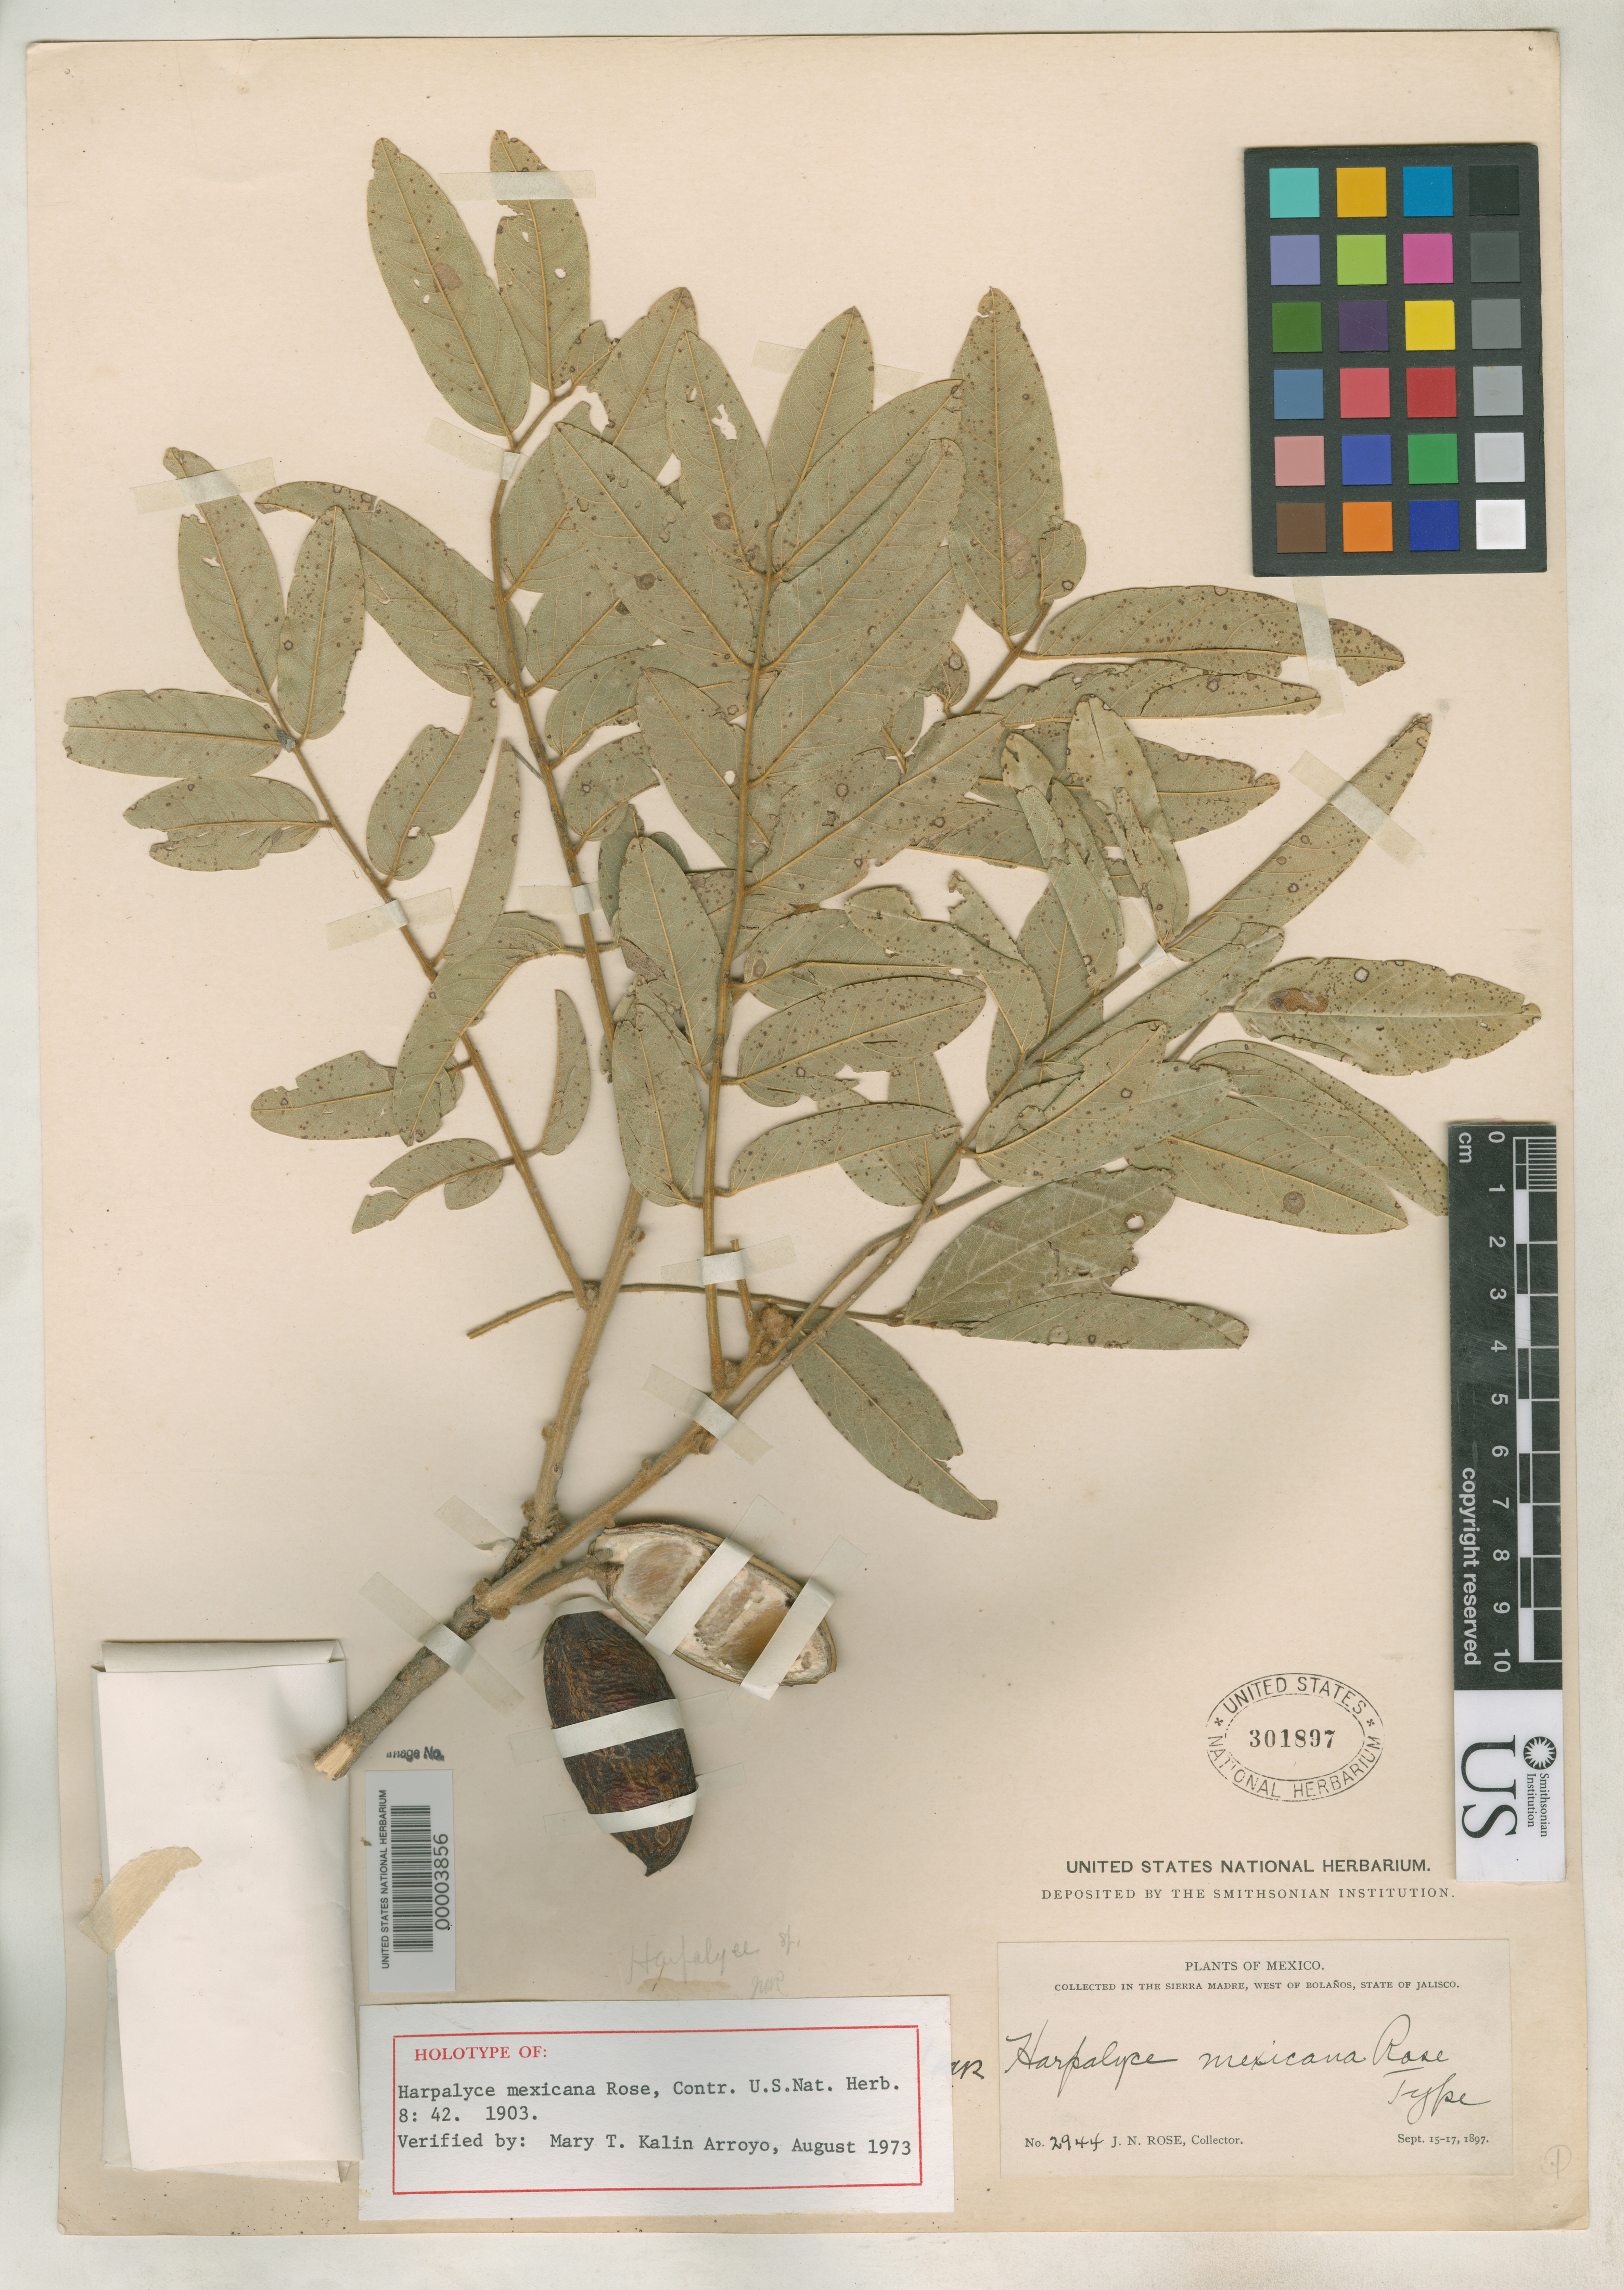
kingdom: Plantae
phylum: Tracheophyta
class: Magnoliopsida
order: Fabales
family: Fabaceae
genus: Harpalyce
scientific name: Harpalyce mexicana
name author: Rose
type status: Holotype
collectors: J. N. Rose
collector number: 2944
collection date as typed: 15 Sep 1897 to 17 Sep 1897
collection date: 1897-09-15/1897-09-17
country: Mexico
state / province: Jalisco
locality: W of Bolanos.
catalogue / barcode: US 301897